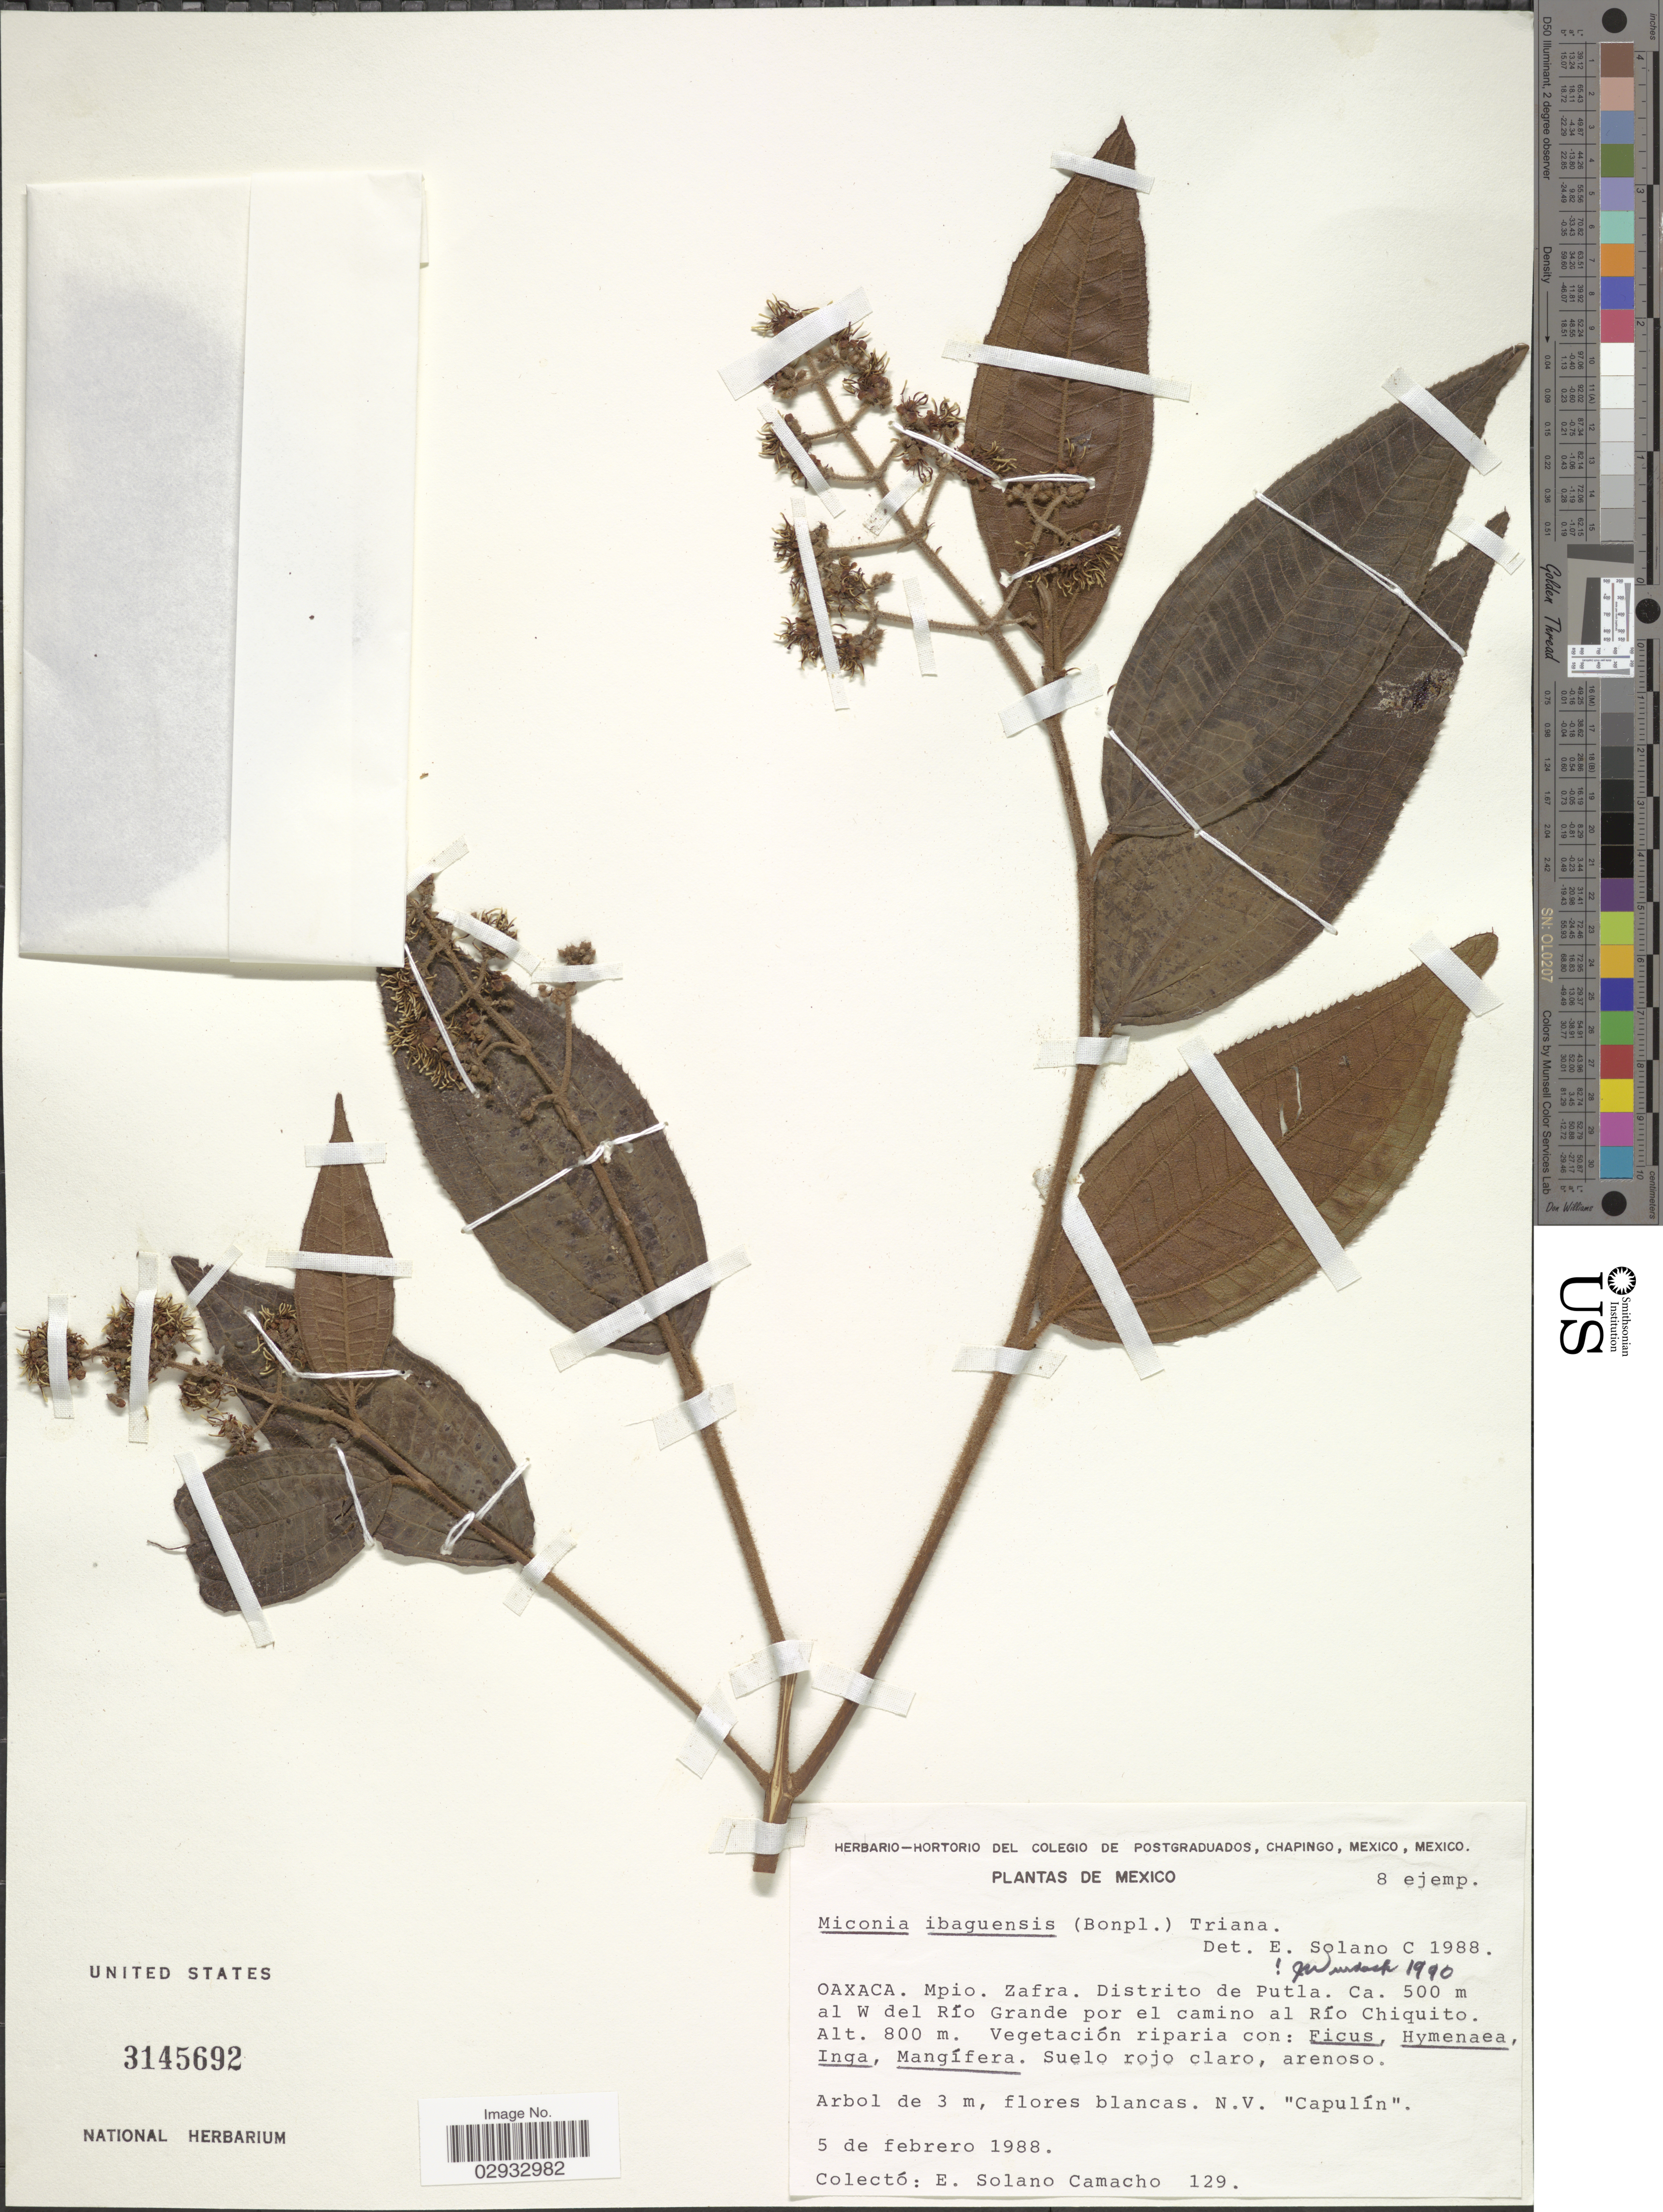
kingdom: Plantae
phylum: Tracheophyta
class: Magnoliopsida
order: Myrtales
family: Melastomataceae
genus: Miconia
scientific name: Miconia ibaguensis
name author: (Bonpl.) Triana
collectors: E. Solano C.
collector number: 129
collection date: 1988-02-05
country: Mexico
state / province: Oaxaca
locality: Mpio. Zafra. Distrito de Putla. Ca. 500 m al W del Río Grande por el camino al Río Chiquito.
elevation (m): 800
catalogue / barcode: US 3145692